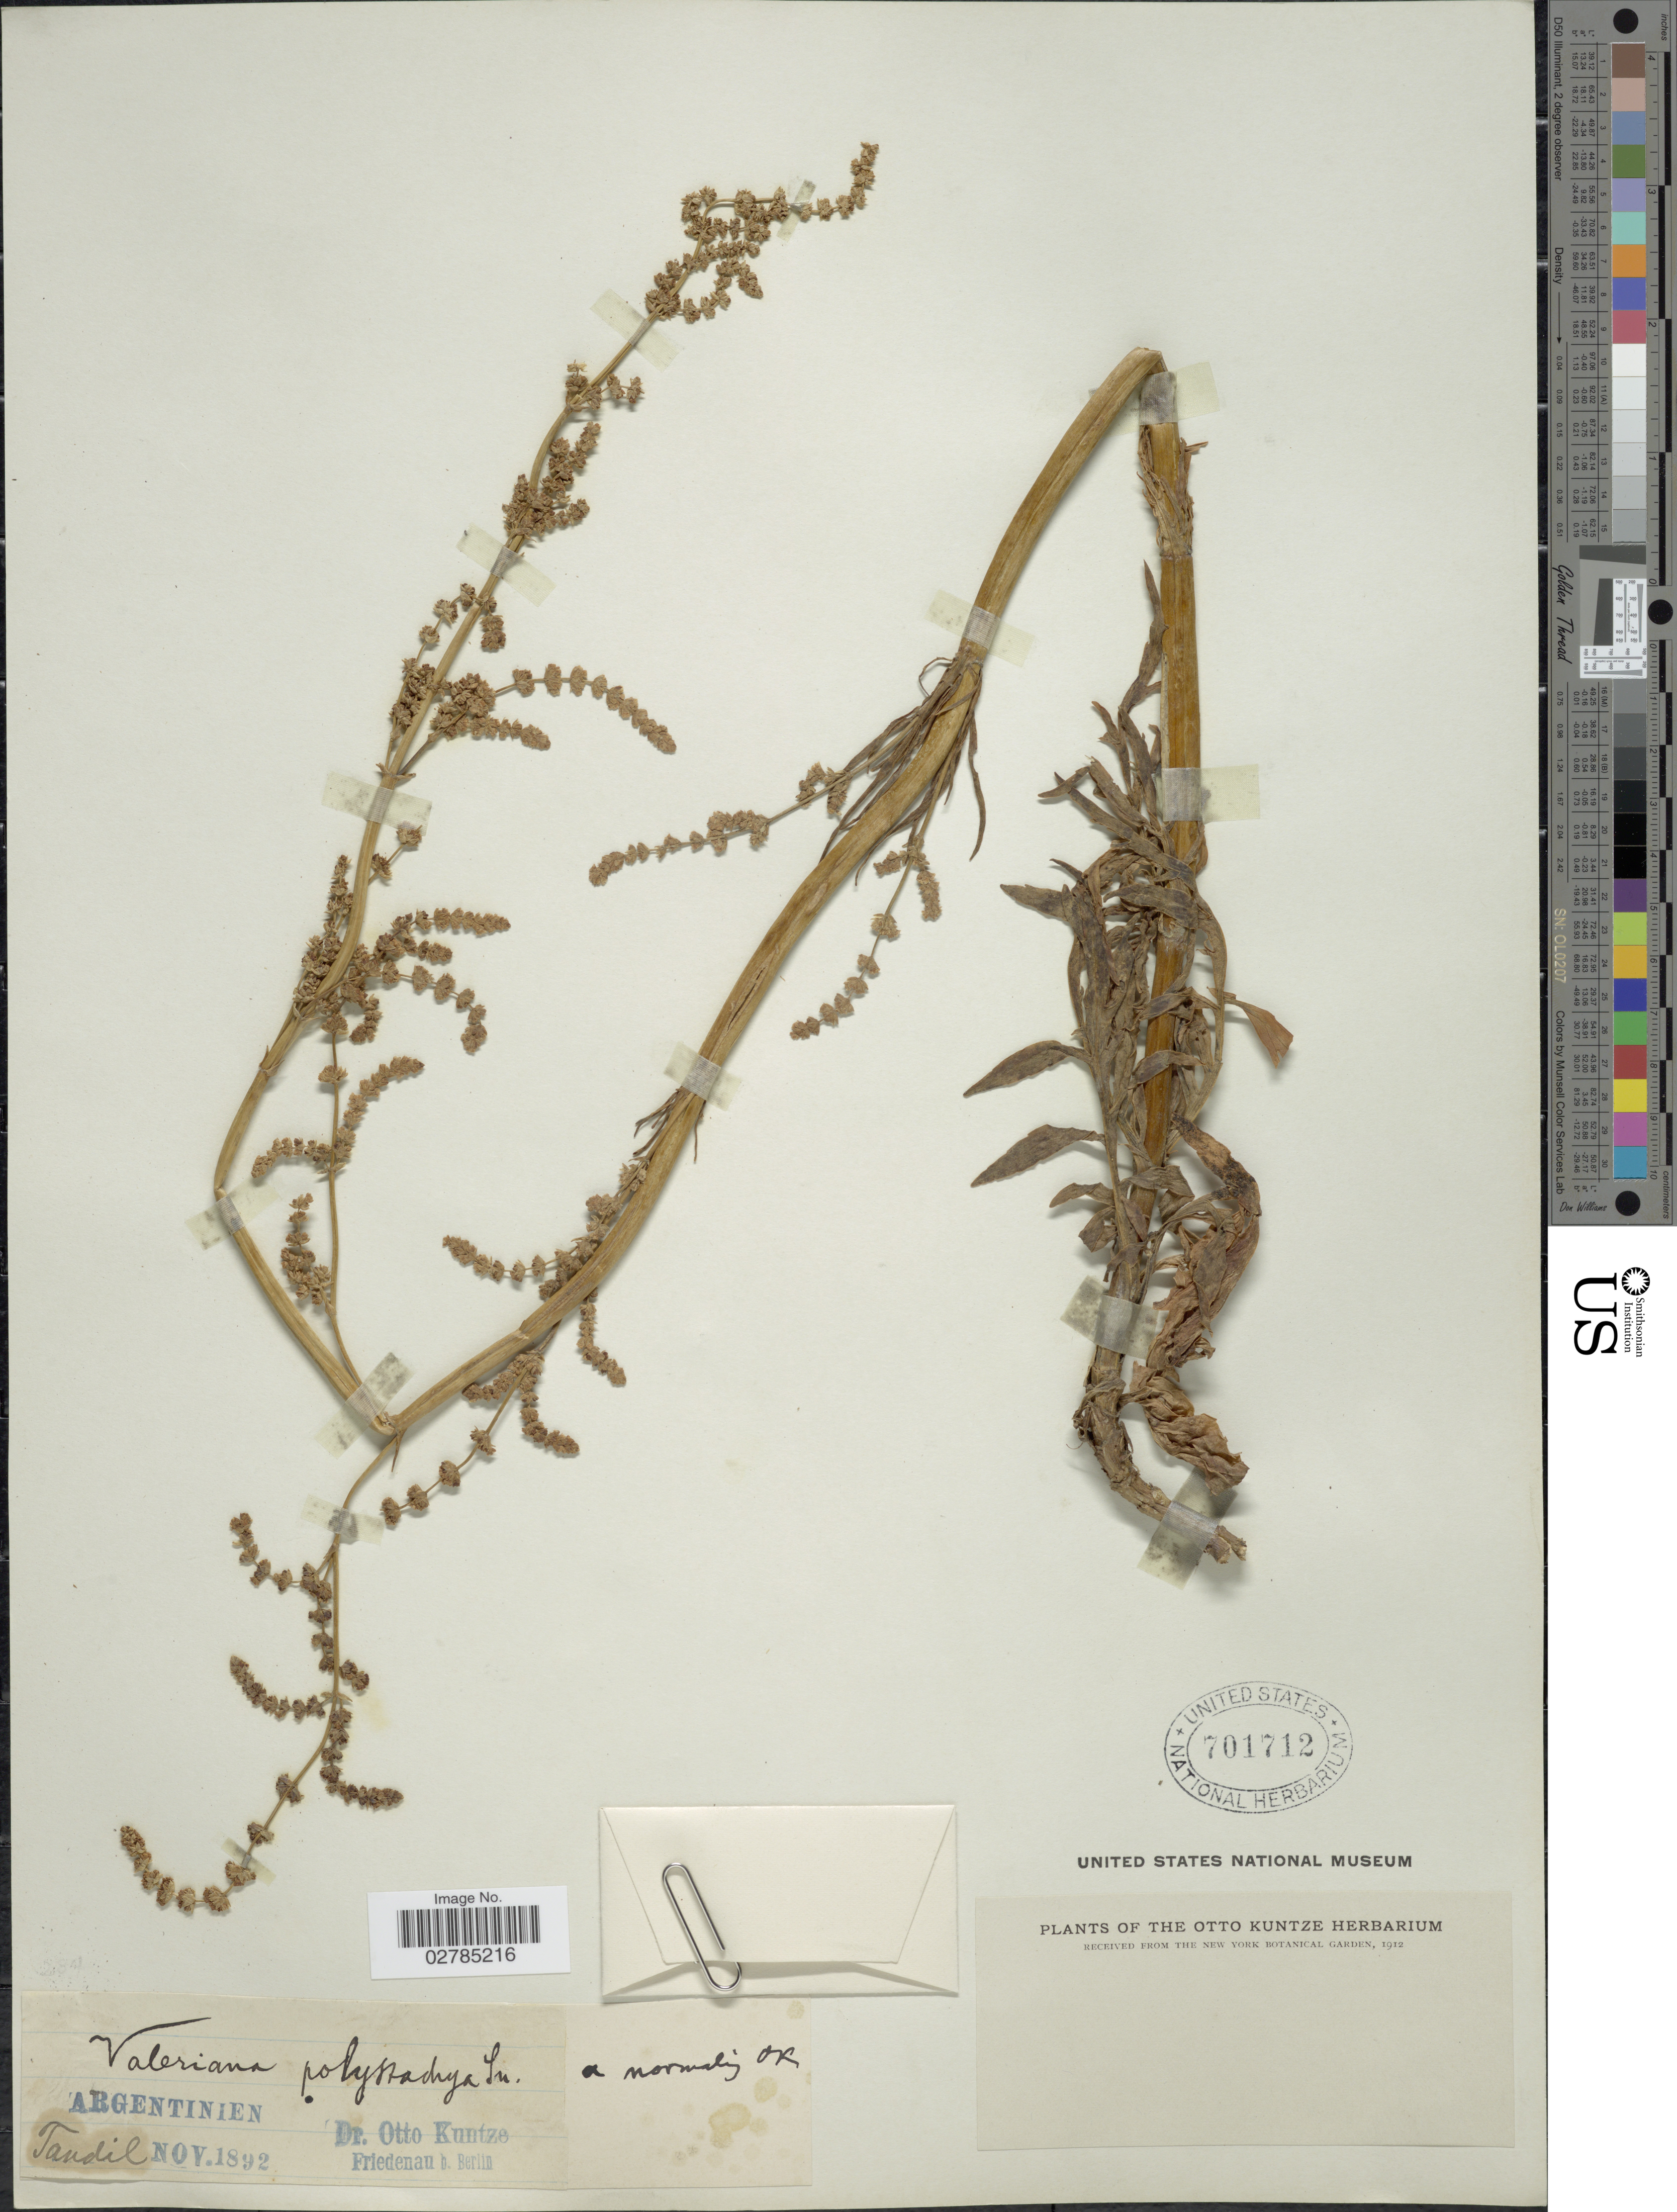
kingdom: Plantae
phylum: Tracheophyta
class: Magnoliopsida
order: Dipsacales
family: Caprifoliaceae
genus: Valeriana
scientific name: Valeriana polystachya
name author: Sm.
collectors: C.E.O. Kuntze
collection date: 1892-11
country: Argentina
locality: Tandil.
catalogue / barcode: US 701712